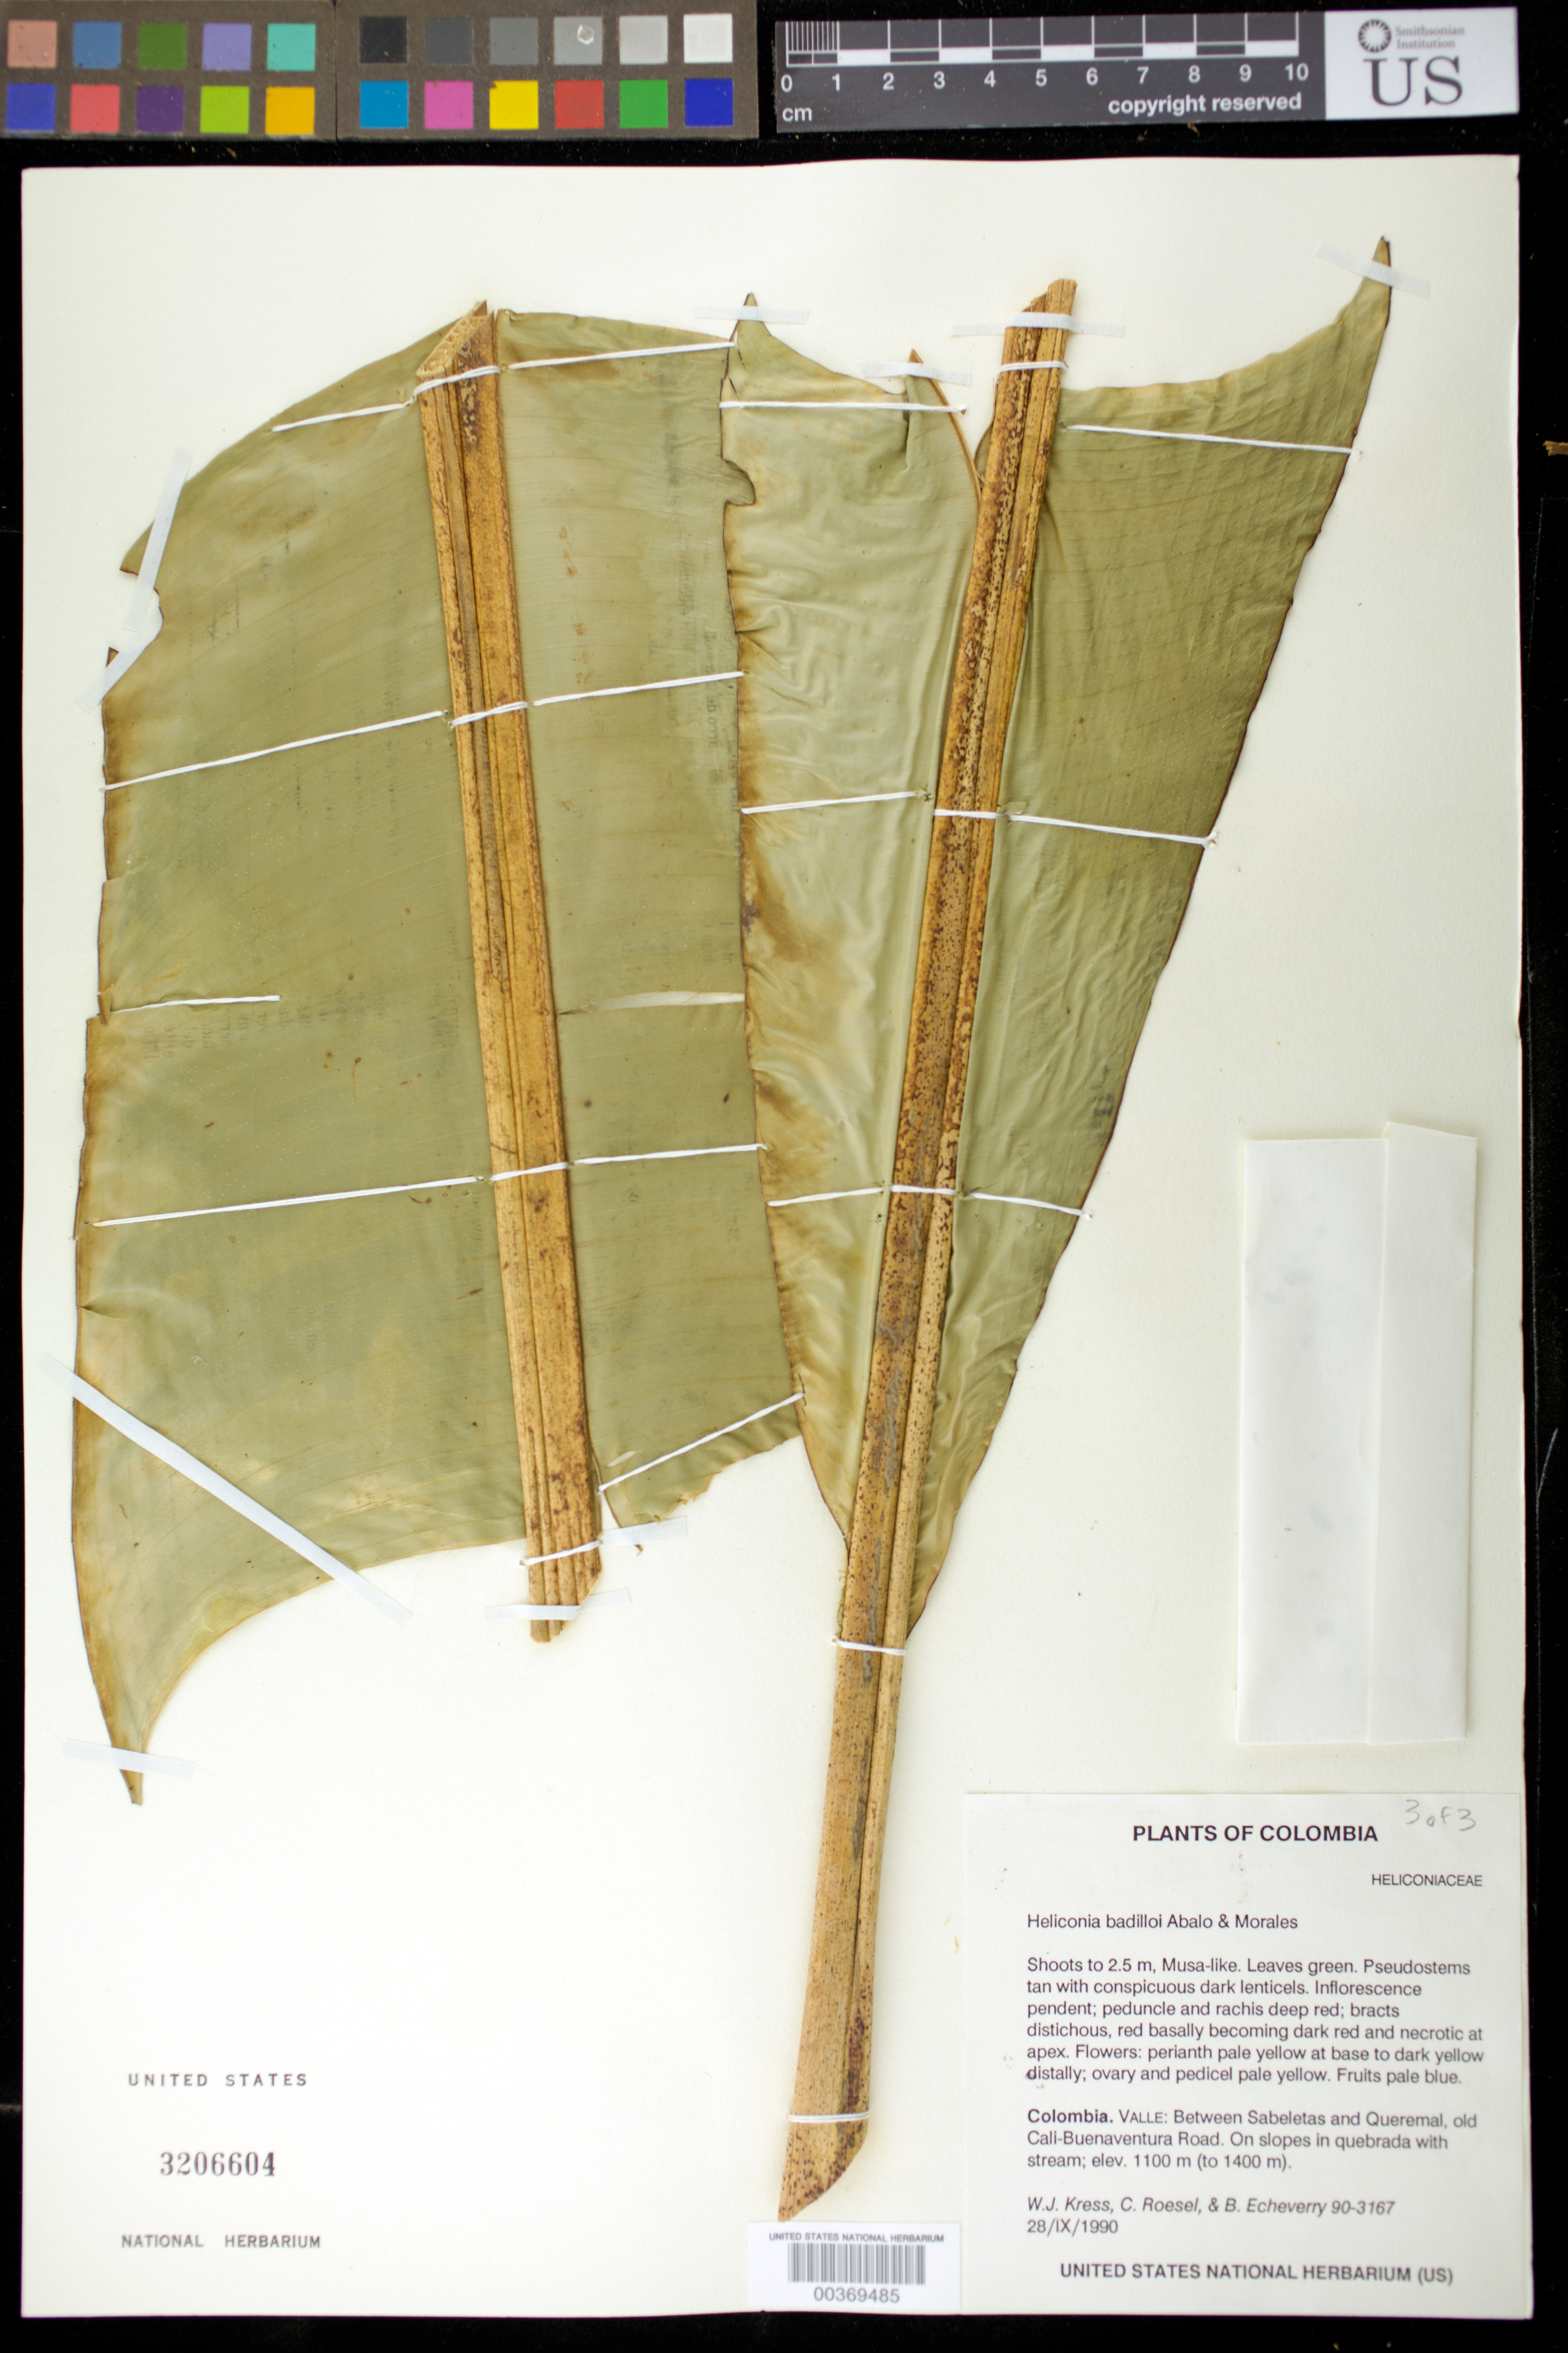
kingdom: Plantae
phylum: Tracheophyta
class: Liliopsida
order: Zingiberales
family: Heliconiaceae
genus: Heliconia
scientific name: Heliconia badilloi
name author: Abalo & G. Morales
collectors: W. J. Kress, C. S. Roesel & B. Echeverry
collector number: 90-3167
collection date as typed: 28 Sep 1990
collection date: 1990-09-28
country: Colombia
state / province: Valle del Cauca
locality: Valle: between Sabeletas and Queremal, old Cali-Buena Ventura road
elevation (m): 1100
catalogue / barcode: US 3206604